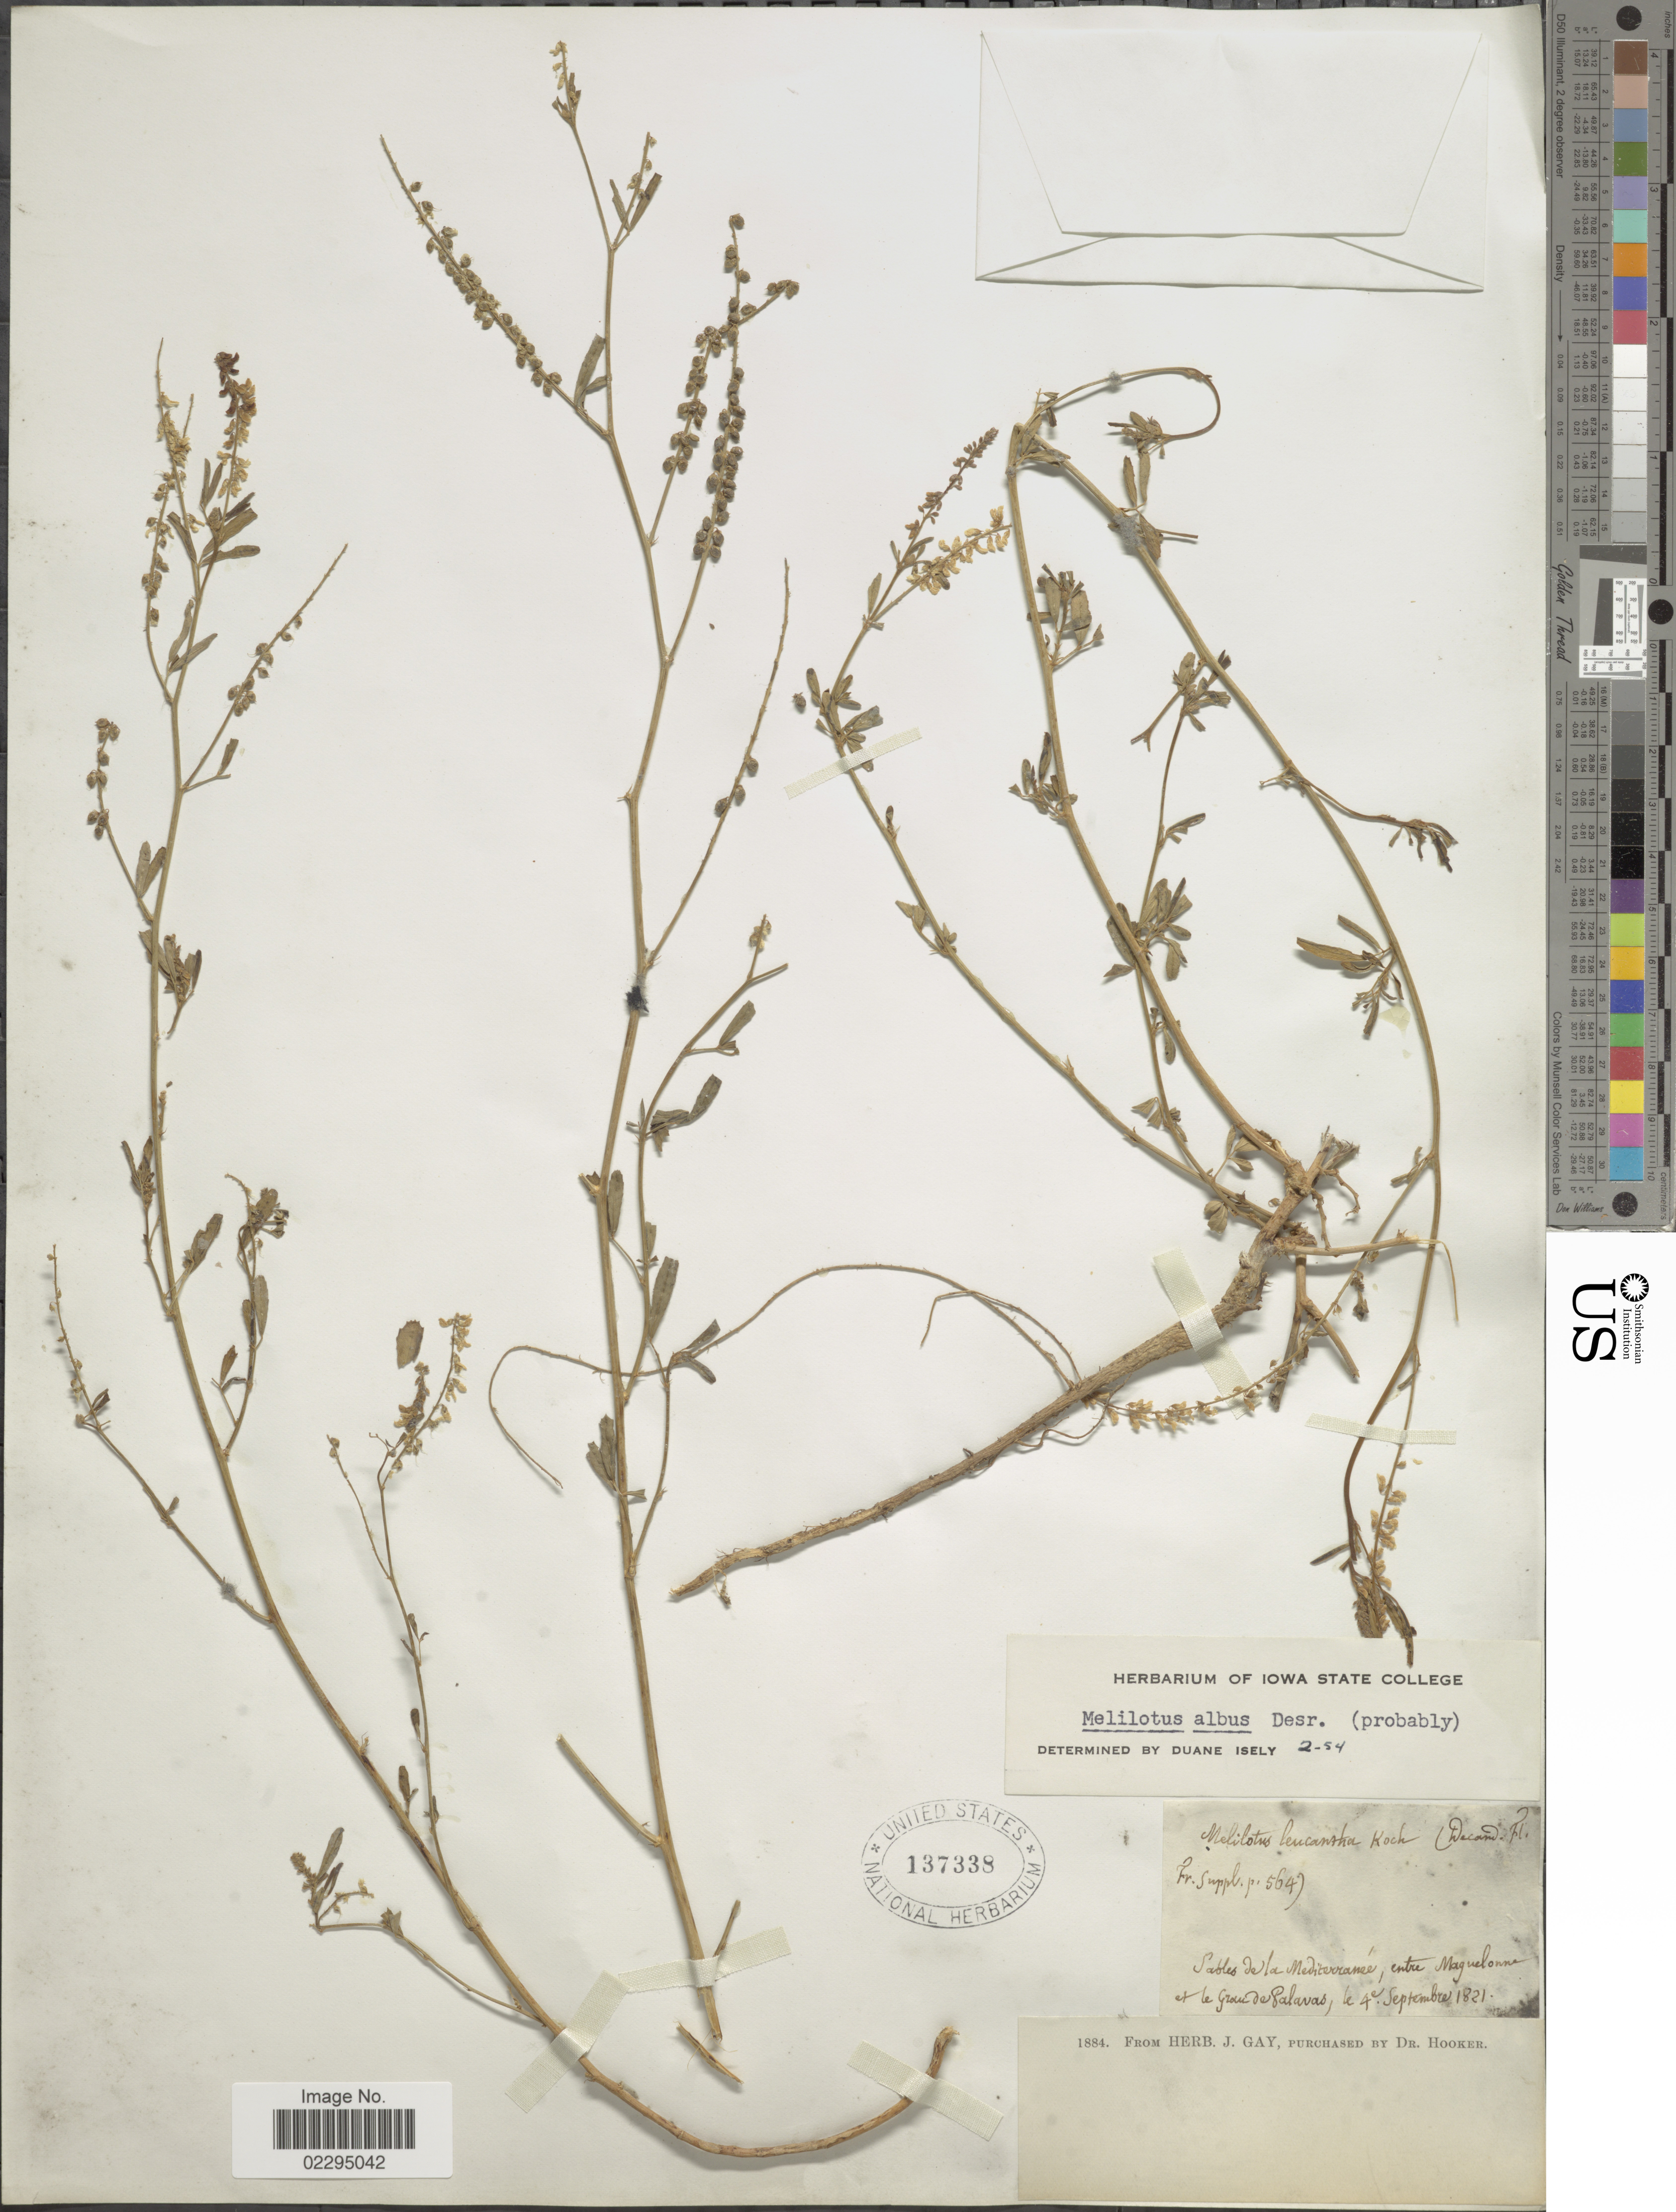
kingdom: Plantae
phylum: Tracheophyta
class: Magnoliopsida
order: Fabales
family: Fabaceae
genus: Melilotus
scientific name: Melilotus albus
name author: Medik.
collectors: ex herb. J. Gay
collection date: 1821-09-04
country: France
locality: Sables de la Mediterranee, entre Maguelonne et le Grau [interpreted] de Palavas.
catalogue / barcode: US 137338